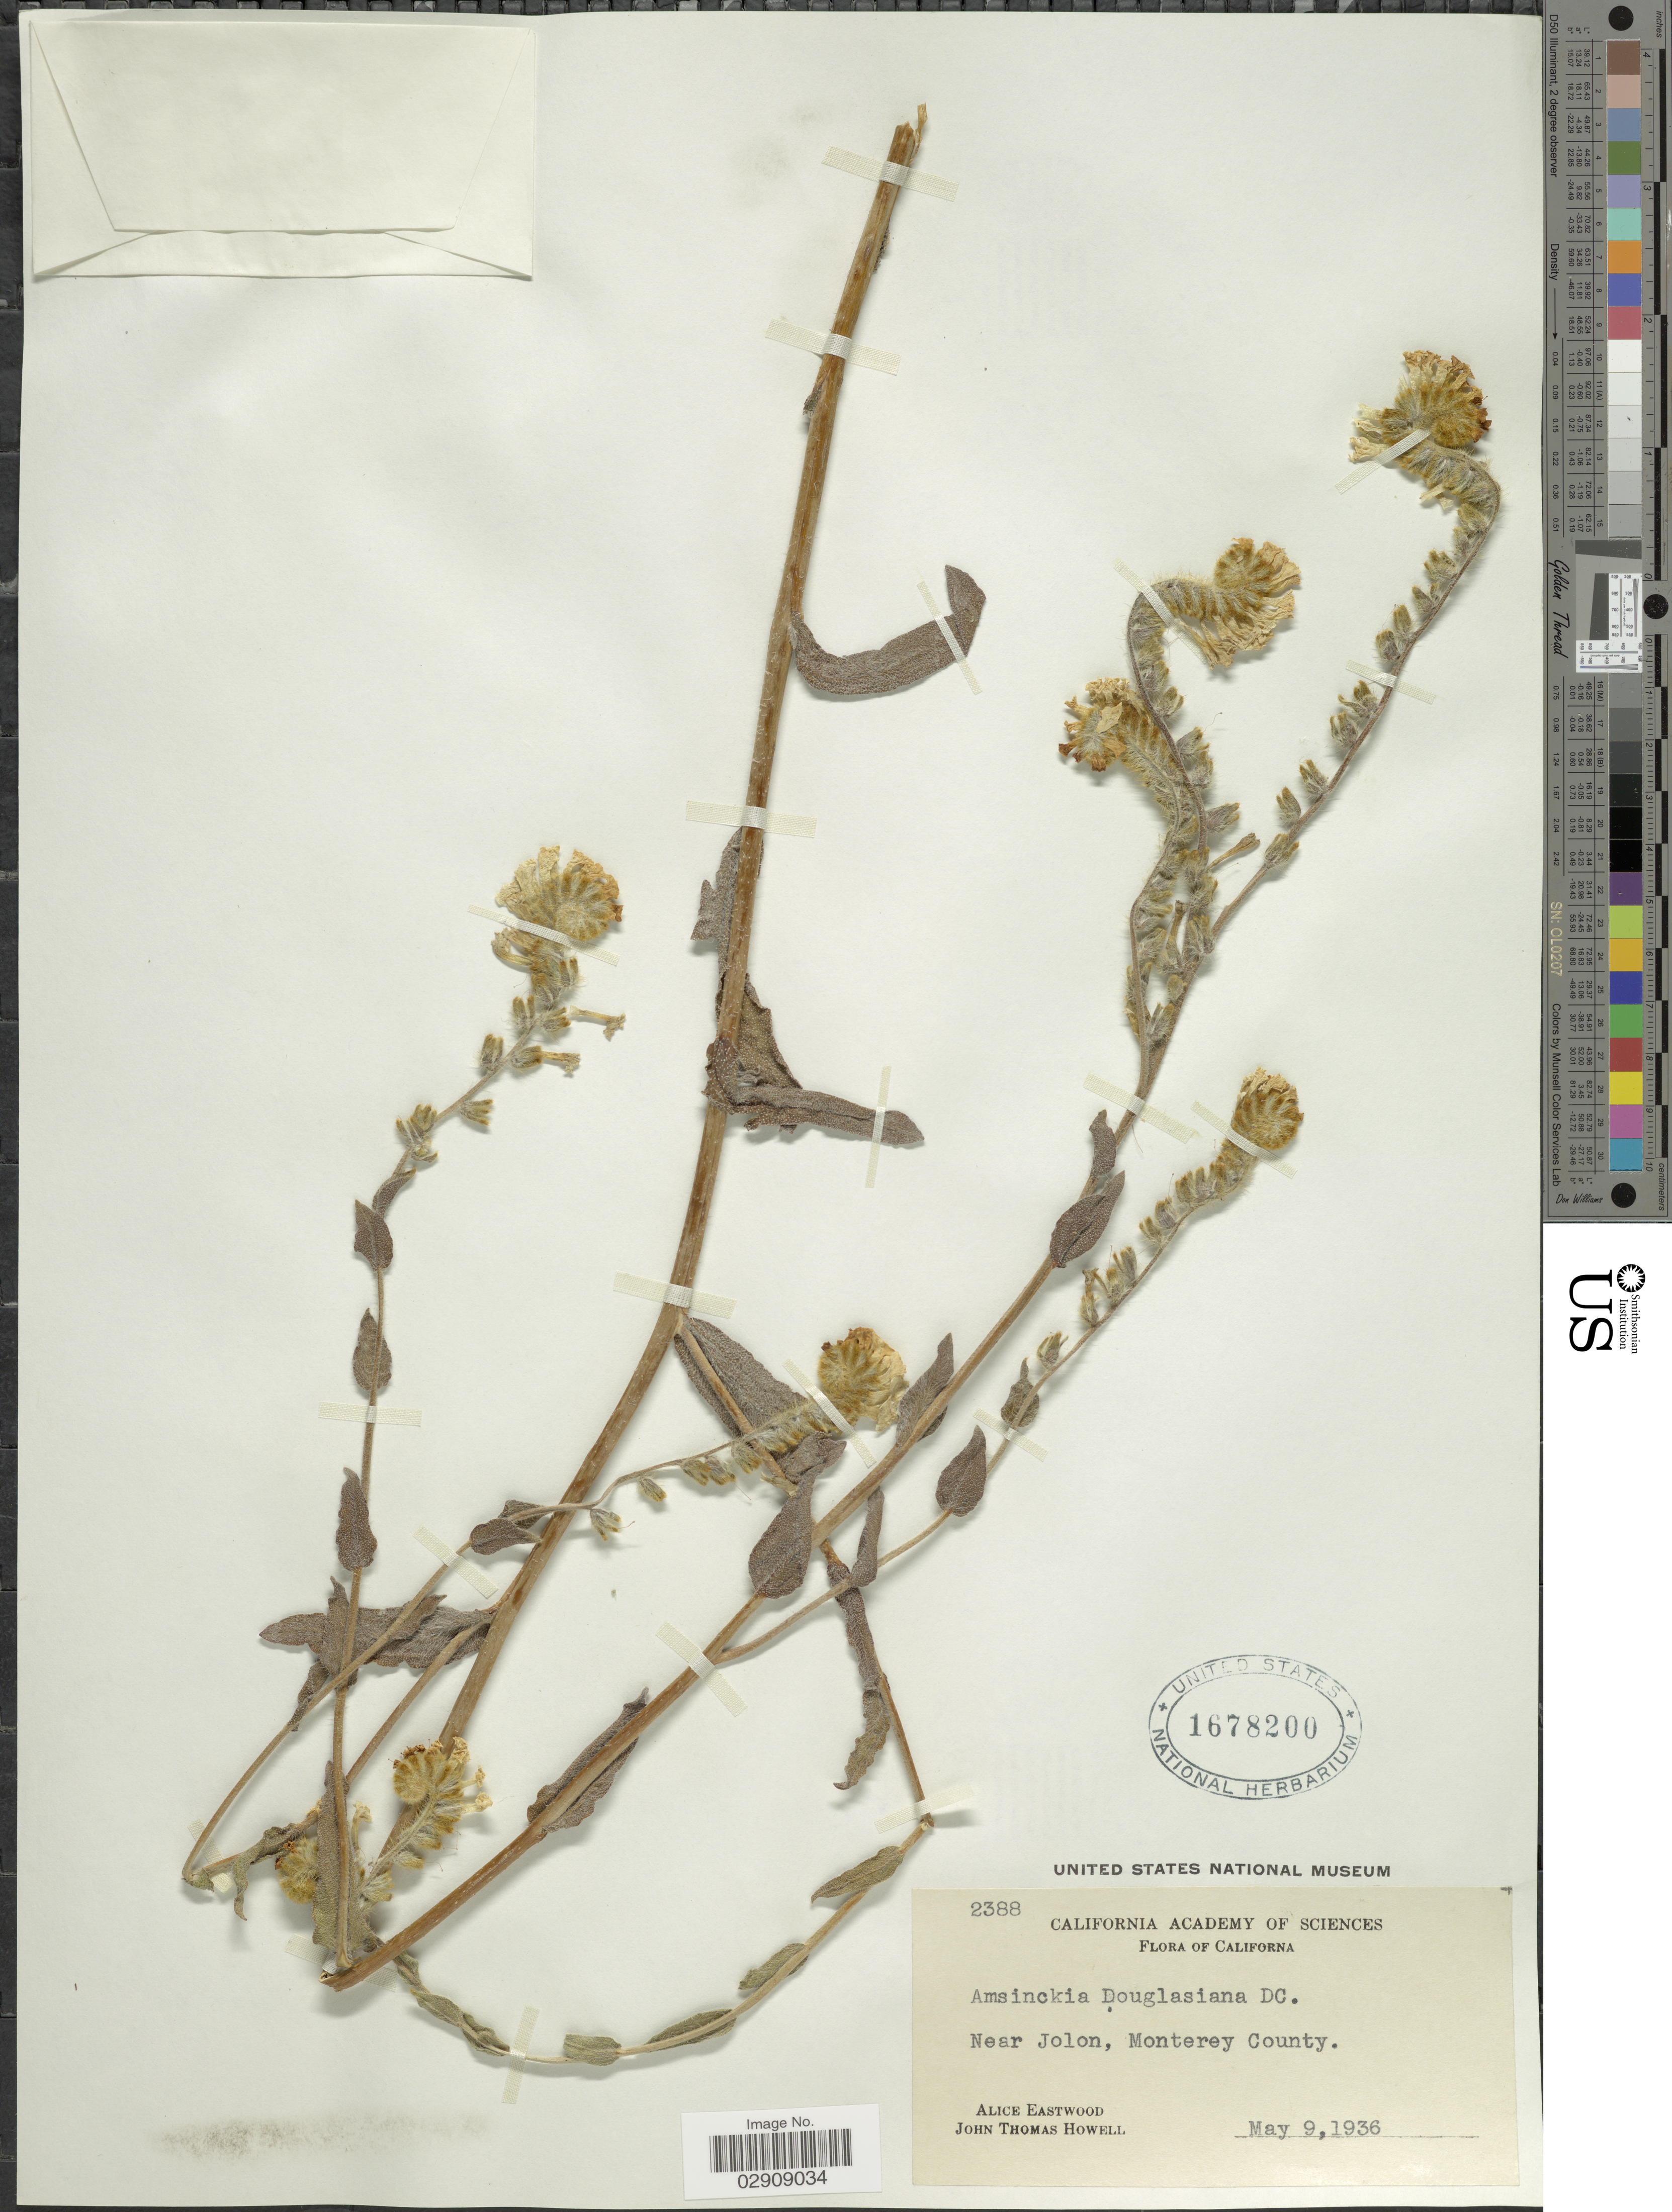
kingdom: Plantae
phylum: Tracheophyta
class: Magnoliopsida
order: Boraginales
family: Boraginaceae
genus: Amsinckia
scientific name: Amsinckia douglasiana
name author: A. DC.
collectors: A. Eastwood & J. T. Howell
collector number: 2388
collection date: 1936-05-09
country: United States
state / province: California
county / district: Monterey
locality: Near Jolon, Monterey County. California.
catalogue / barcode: US 1678200